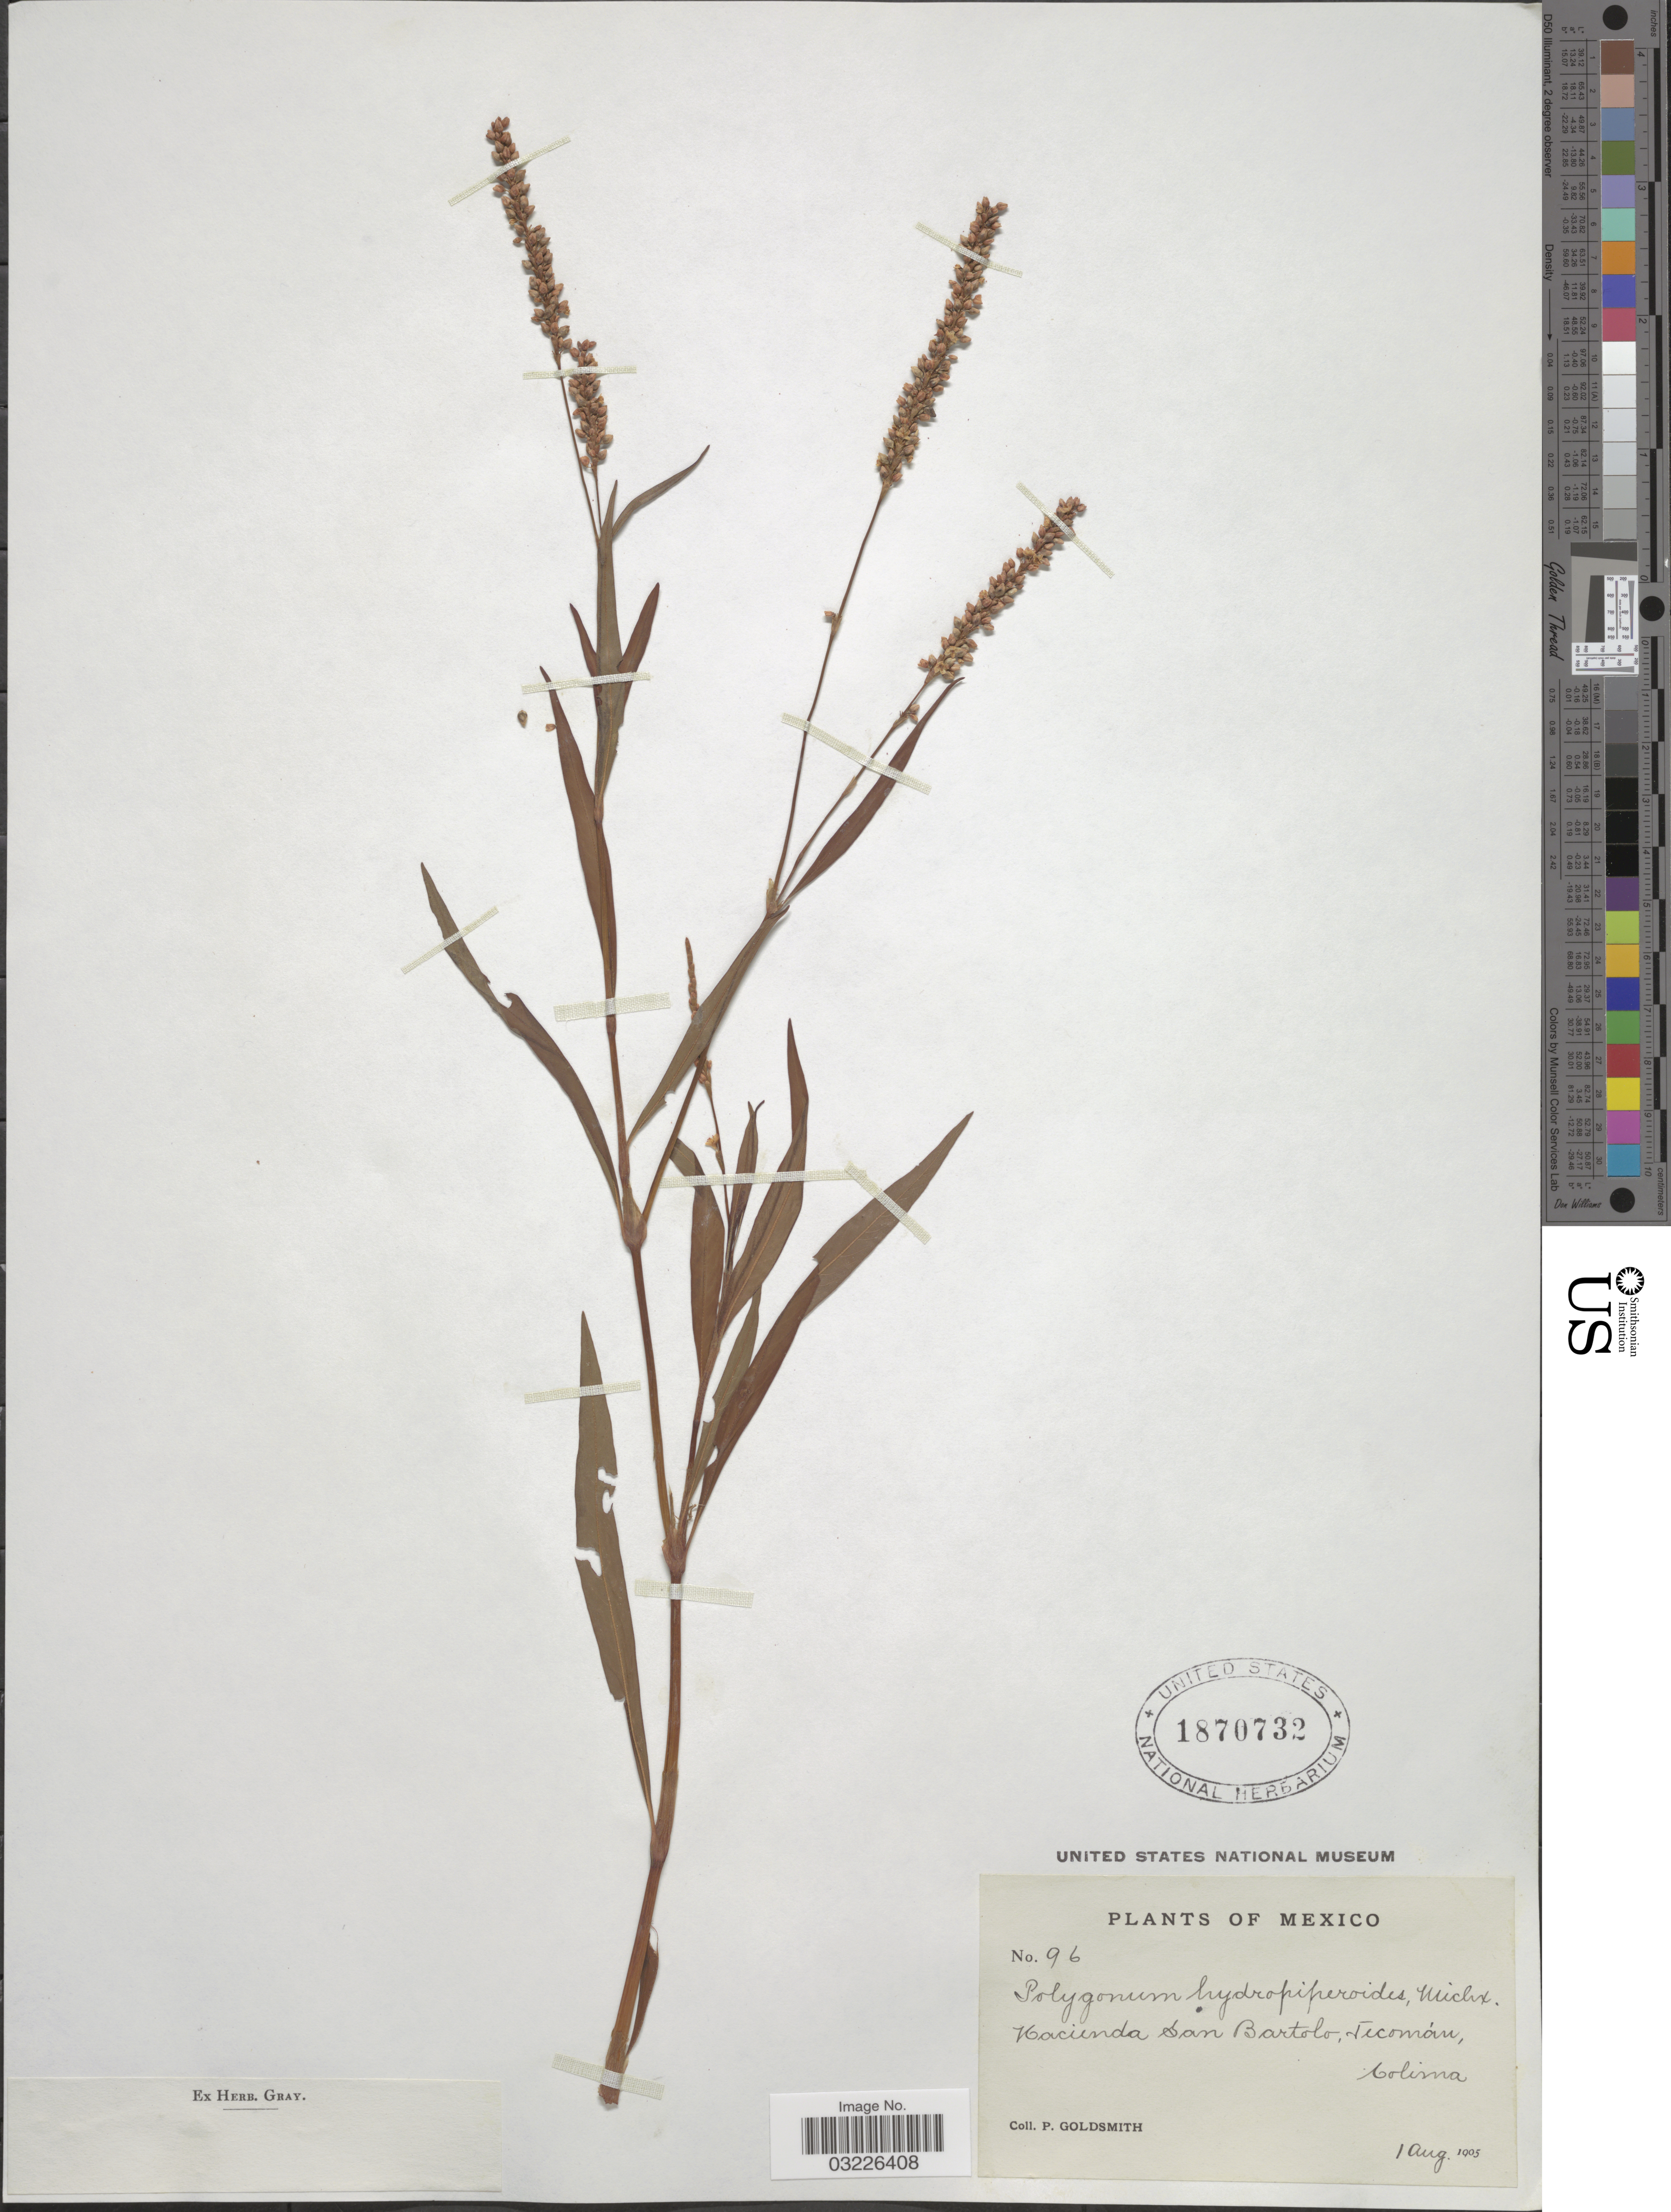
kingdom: Plantae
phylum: Tracheophyta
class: Magnoliopsida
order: Caryophyllales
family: Polygonaceae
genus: Polygonum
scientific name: Polygonum hydropiperoides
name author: Michx.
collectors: P. Goldsmith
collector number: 96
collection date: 1905-08-01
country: Mexico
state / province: Colima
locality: Hacienda San Bartolo, Tecomán.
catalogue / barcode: US 1870732